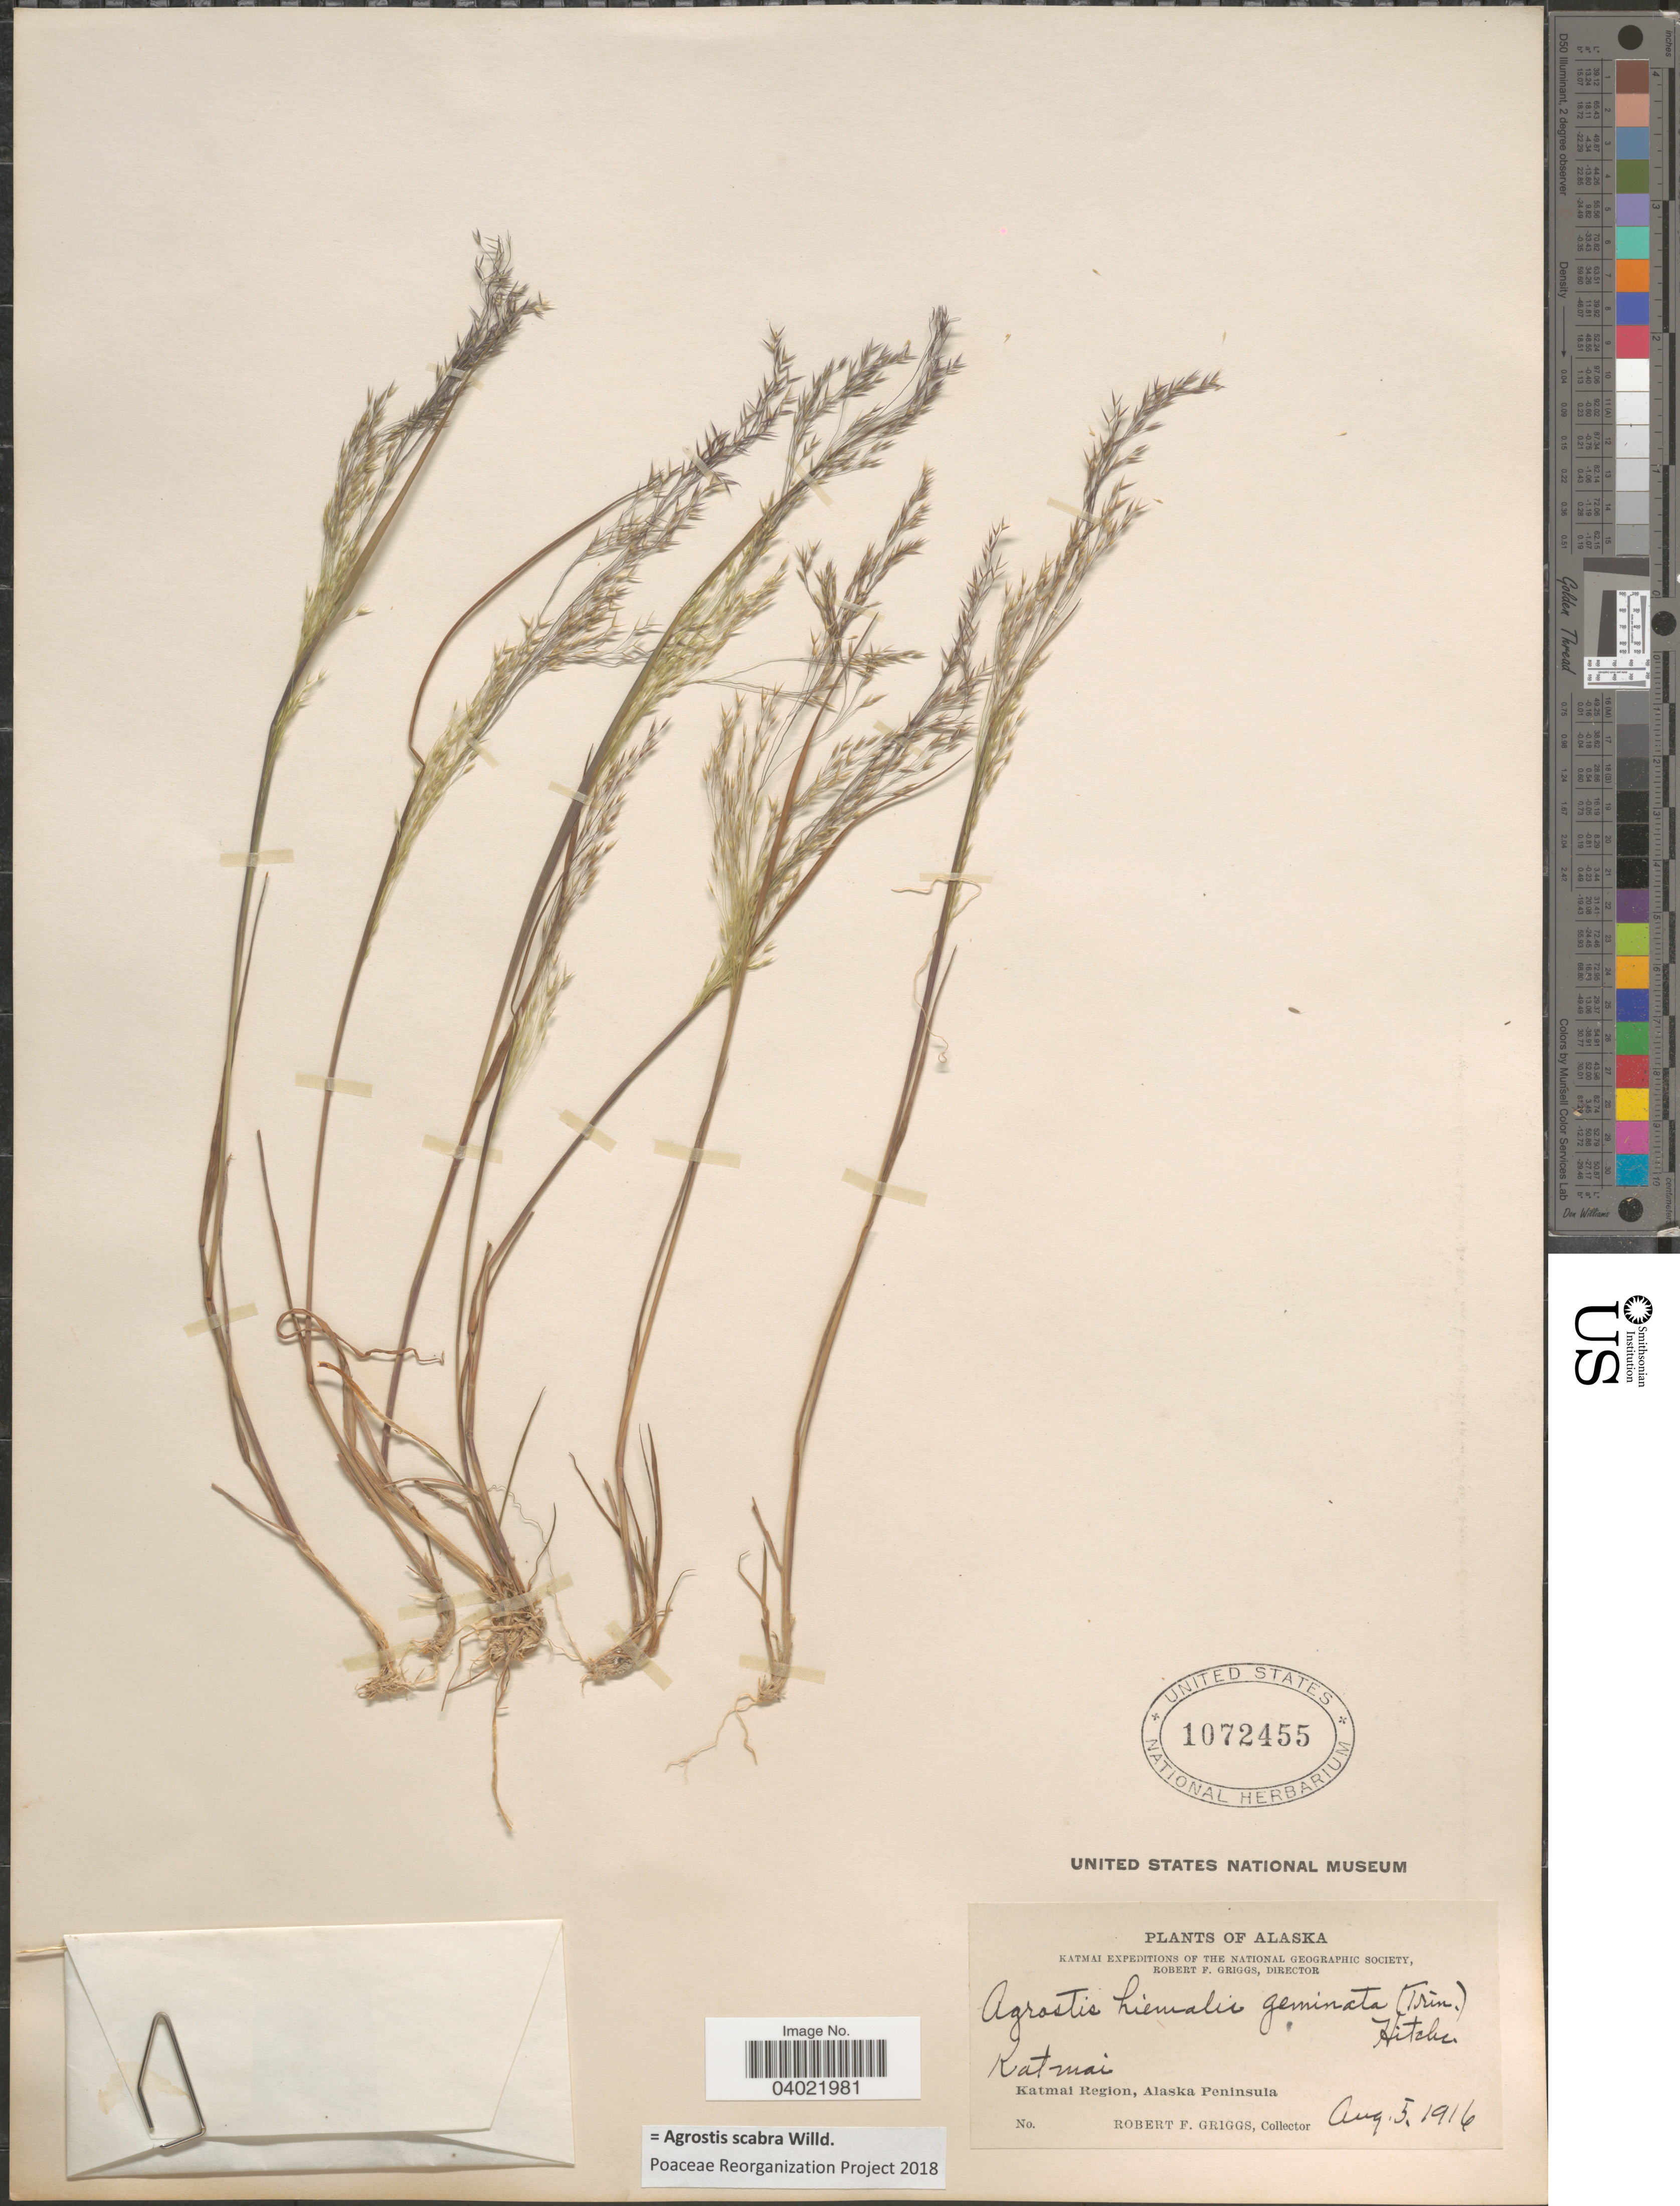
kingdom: Plantae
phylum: Tracheophyta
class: Liliopsida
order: Poales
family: Poaceae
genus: Agrostis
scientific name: Agrostis scabra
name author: Willd.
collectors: R. F. Griggs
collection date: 1916-08-05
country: United States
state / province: Alaska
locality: Katmai. Katmai Region, Alaska Peninsula.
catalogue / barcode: US 1072455